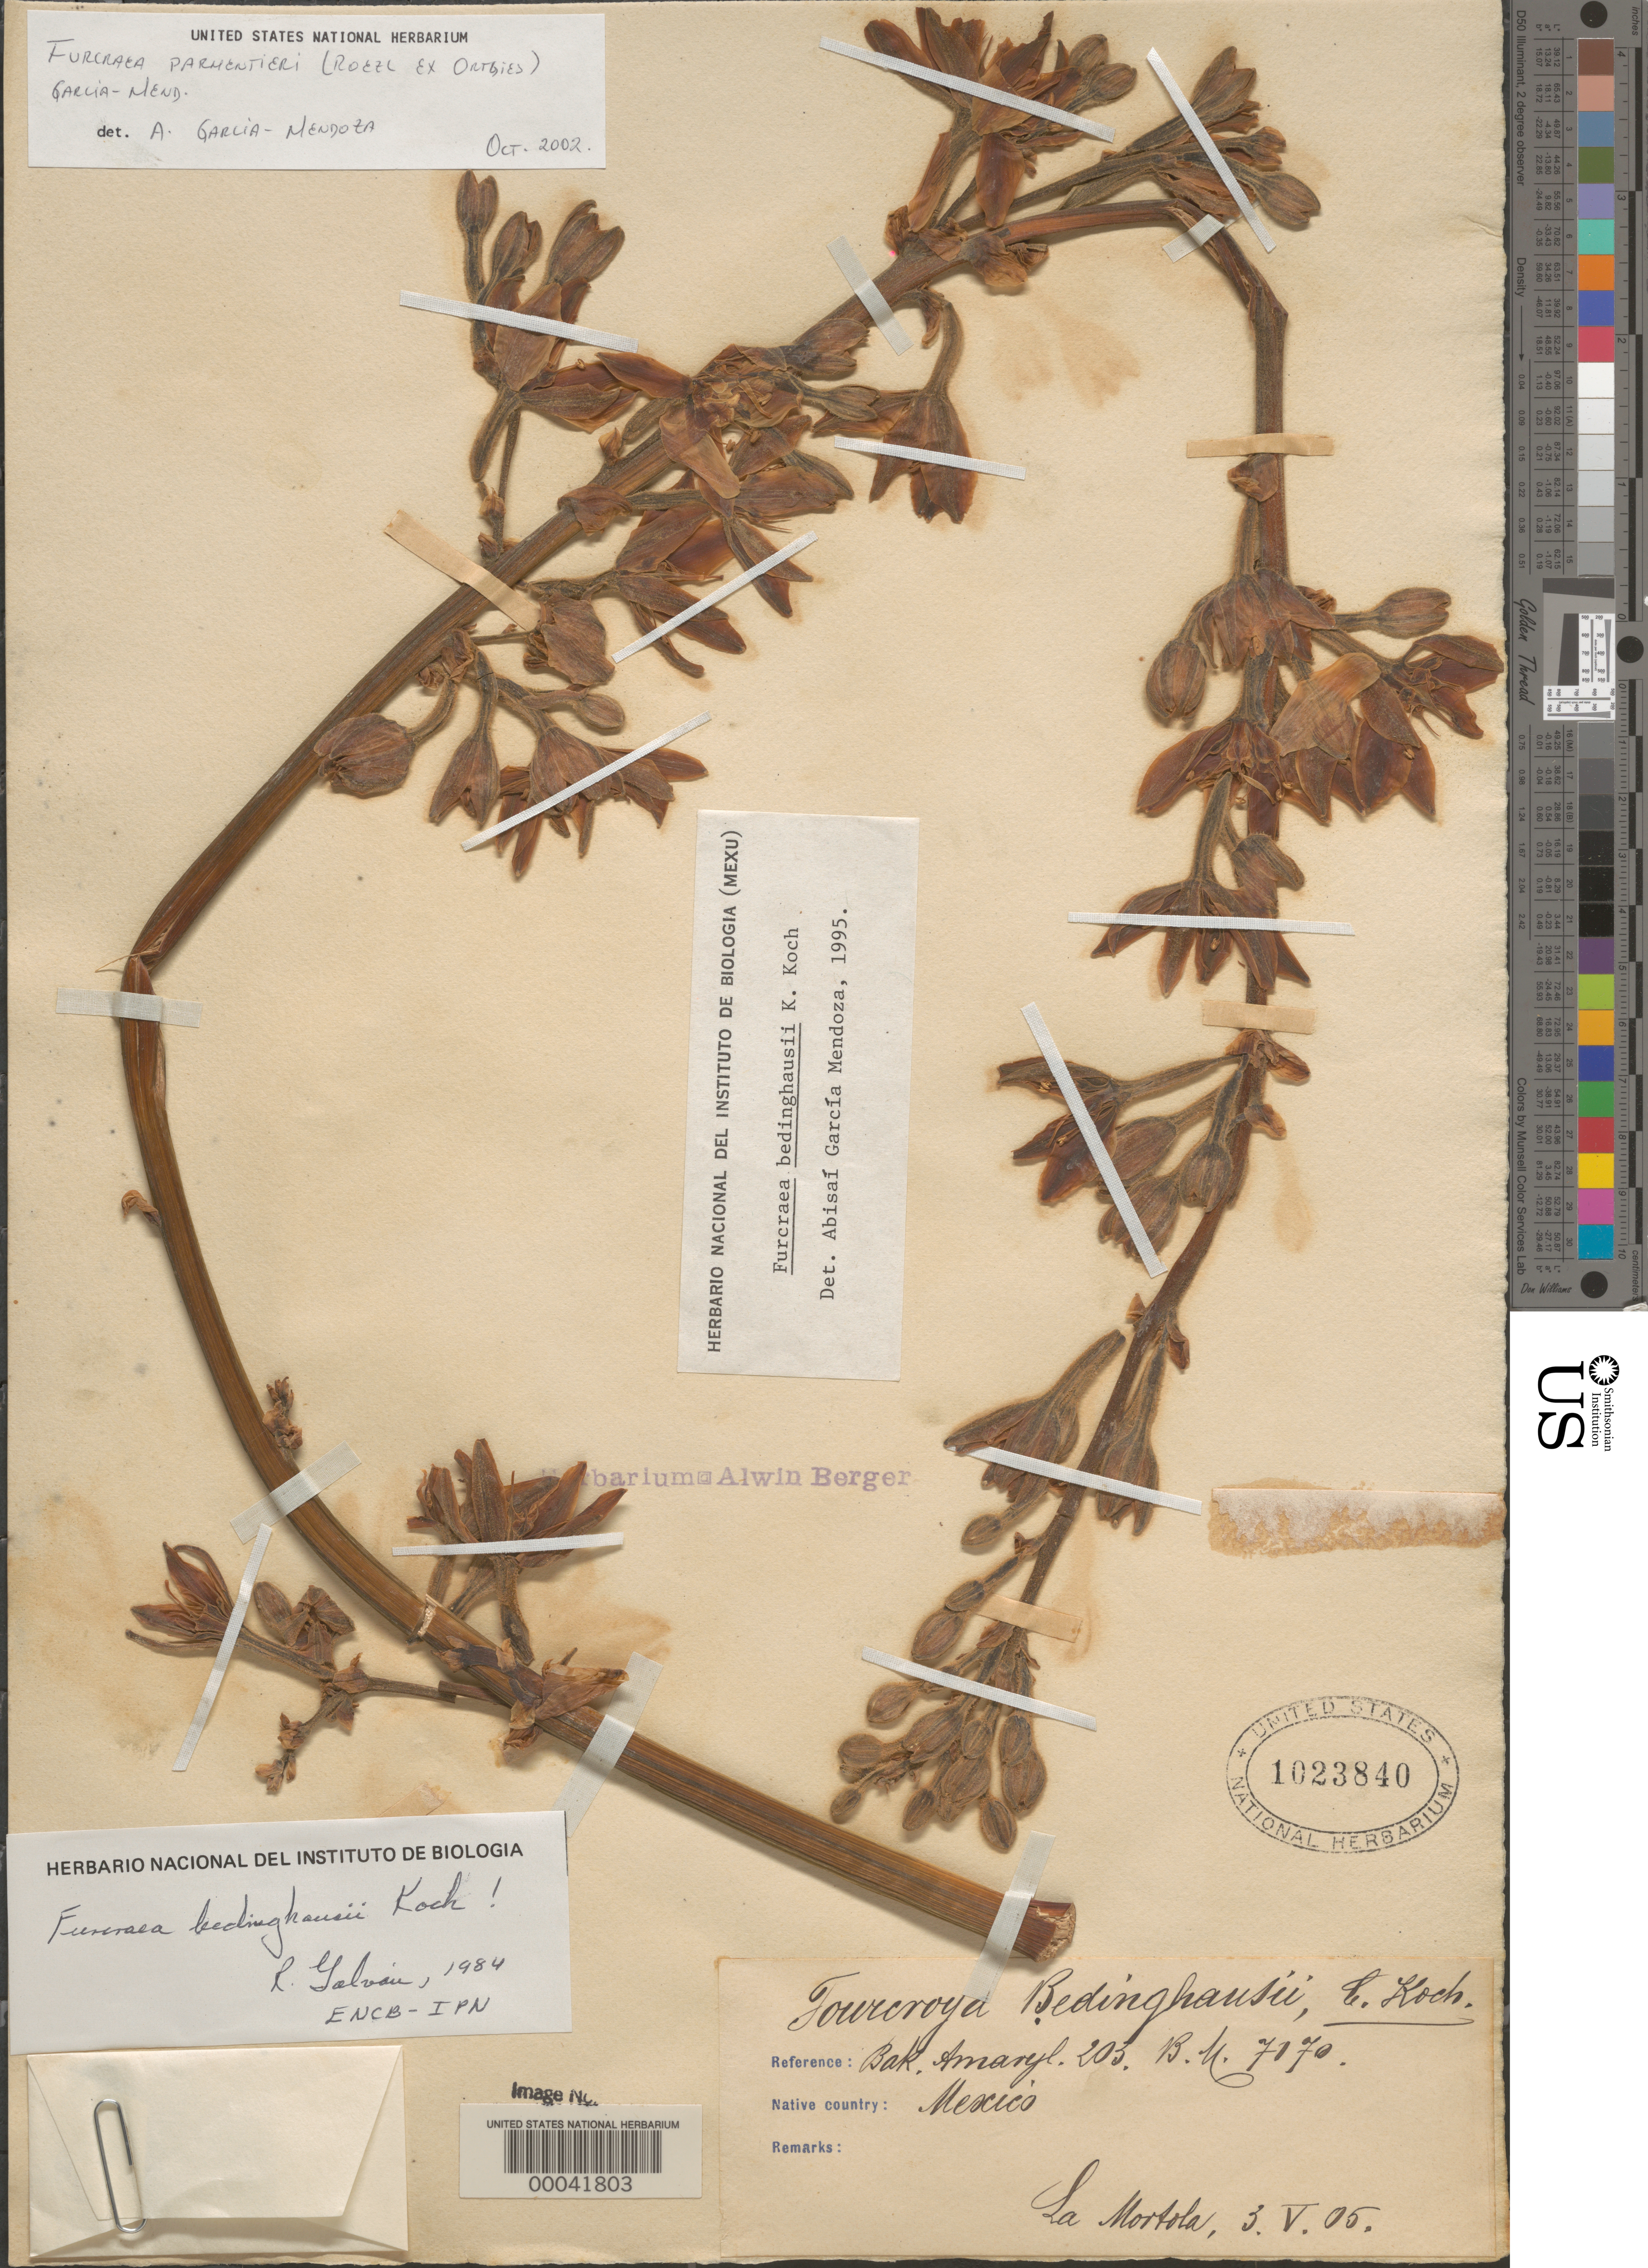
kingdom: Plantae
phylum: Tracheophyta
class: Liliopsida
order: Asparagales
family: Asparagaceae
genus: Furcraea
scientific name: Furcraea parmentieri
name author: (Roezl) García-Mend.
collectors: A. Berger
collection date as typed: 03 May 1905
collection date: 1905-05-03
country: Mexico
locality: E of Monserrat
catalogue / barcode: US 1023840